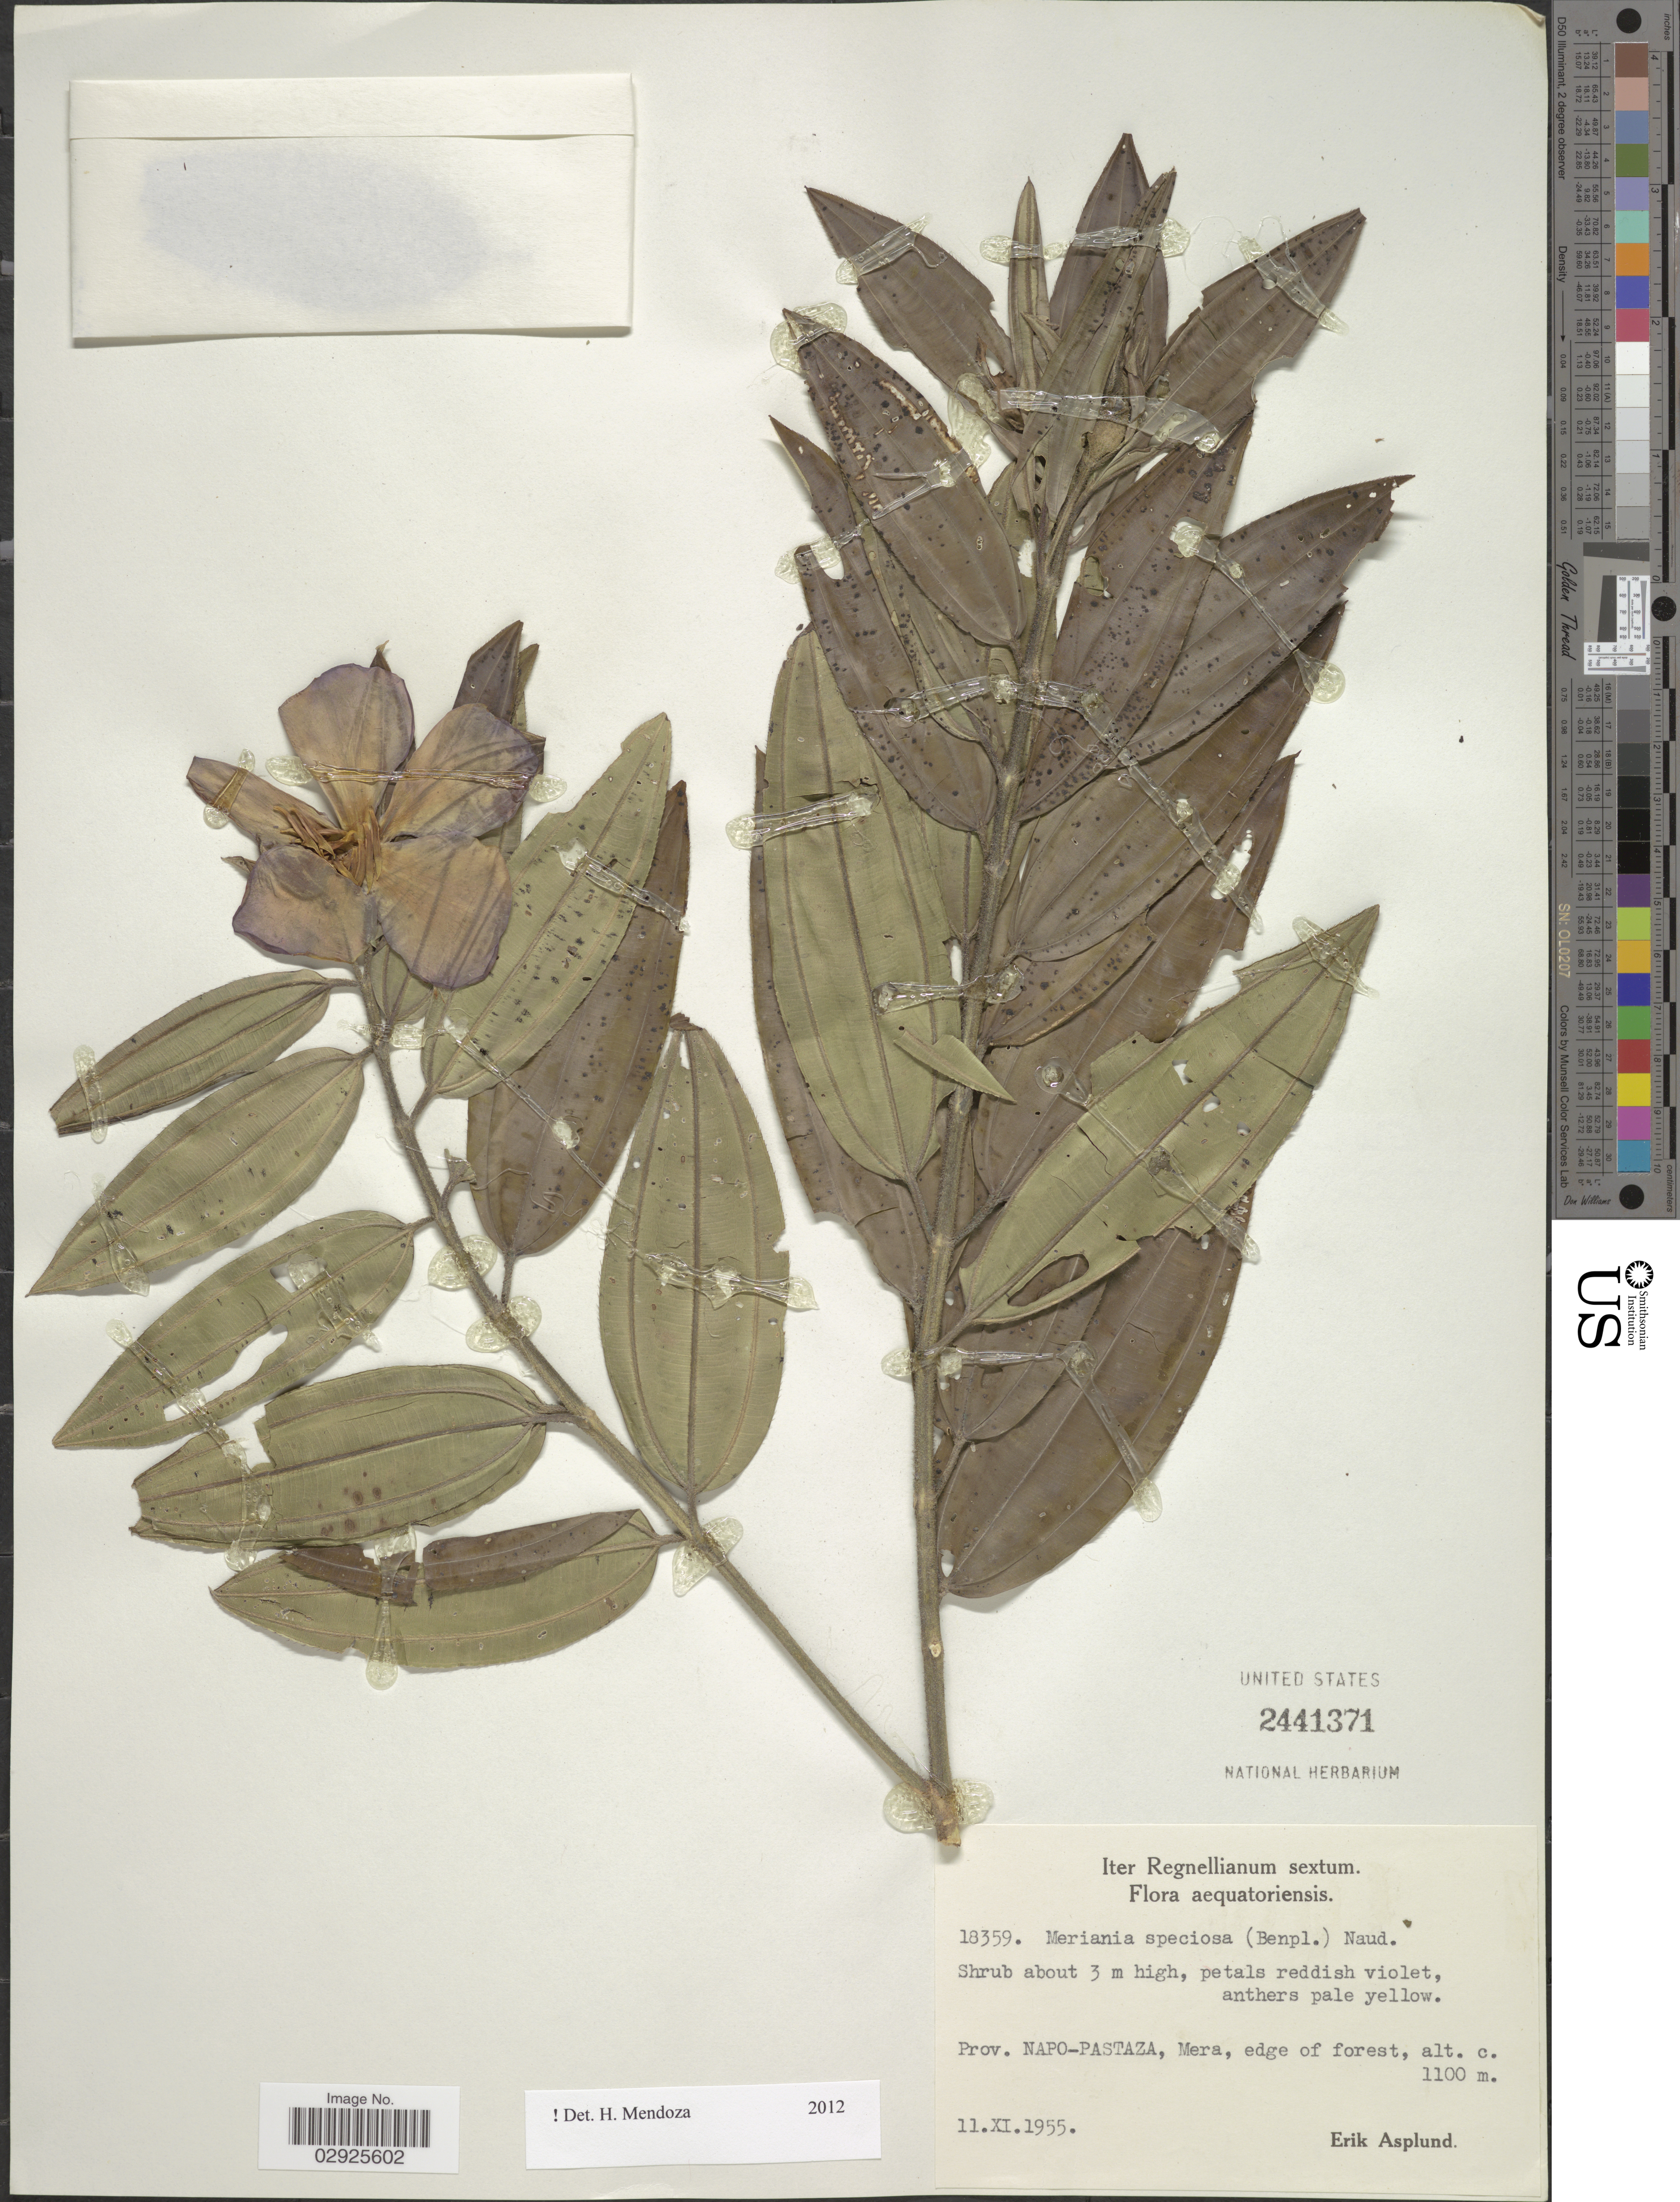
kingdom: Plantae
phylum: Tracheophyta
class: Magnoliopsida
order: Myrtales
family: Melastomataceae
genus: Meriania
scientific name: Meriania speciosa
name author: (Bonpl.) Naudin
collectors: E. Asplund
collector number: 18359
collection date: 1955-11-11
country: Ecuador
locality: Prov. Napo-Pastaza, Mera, edge of forest.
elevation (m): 1100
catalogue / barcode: US 2441371